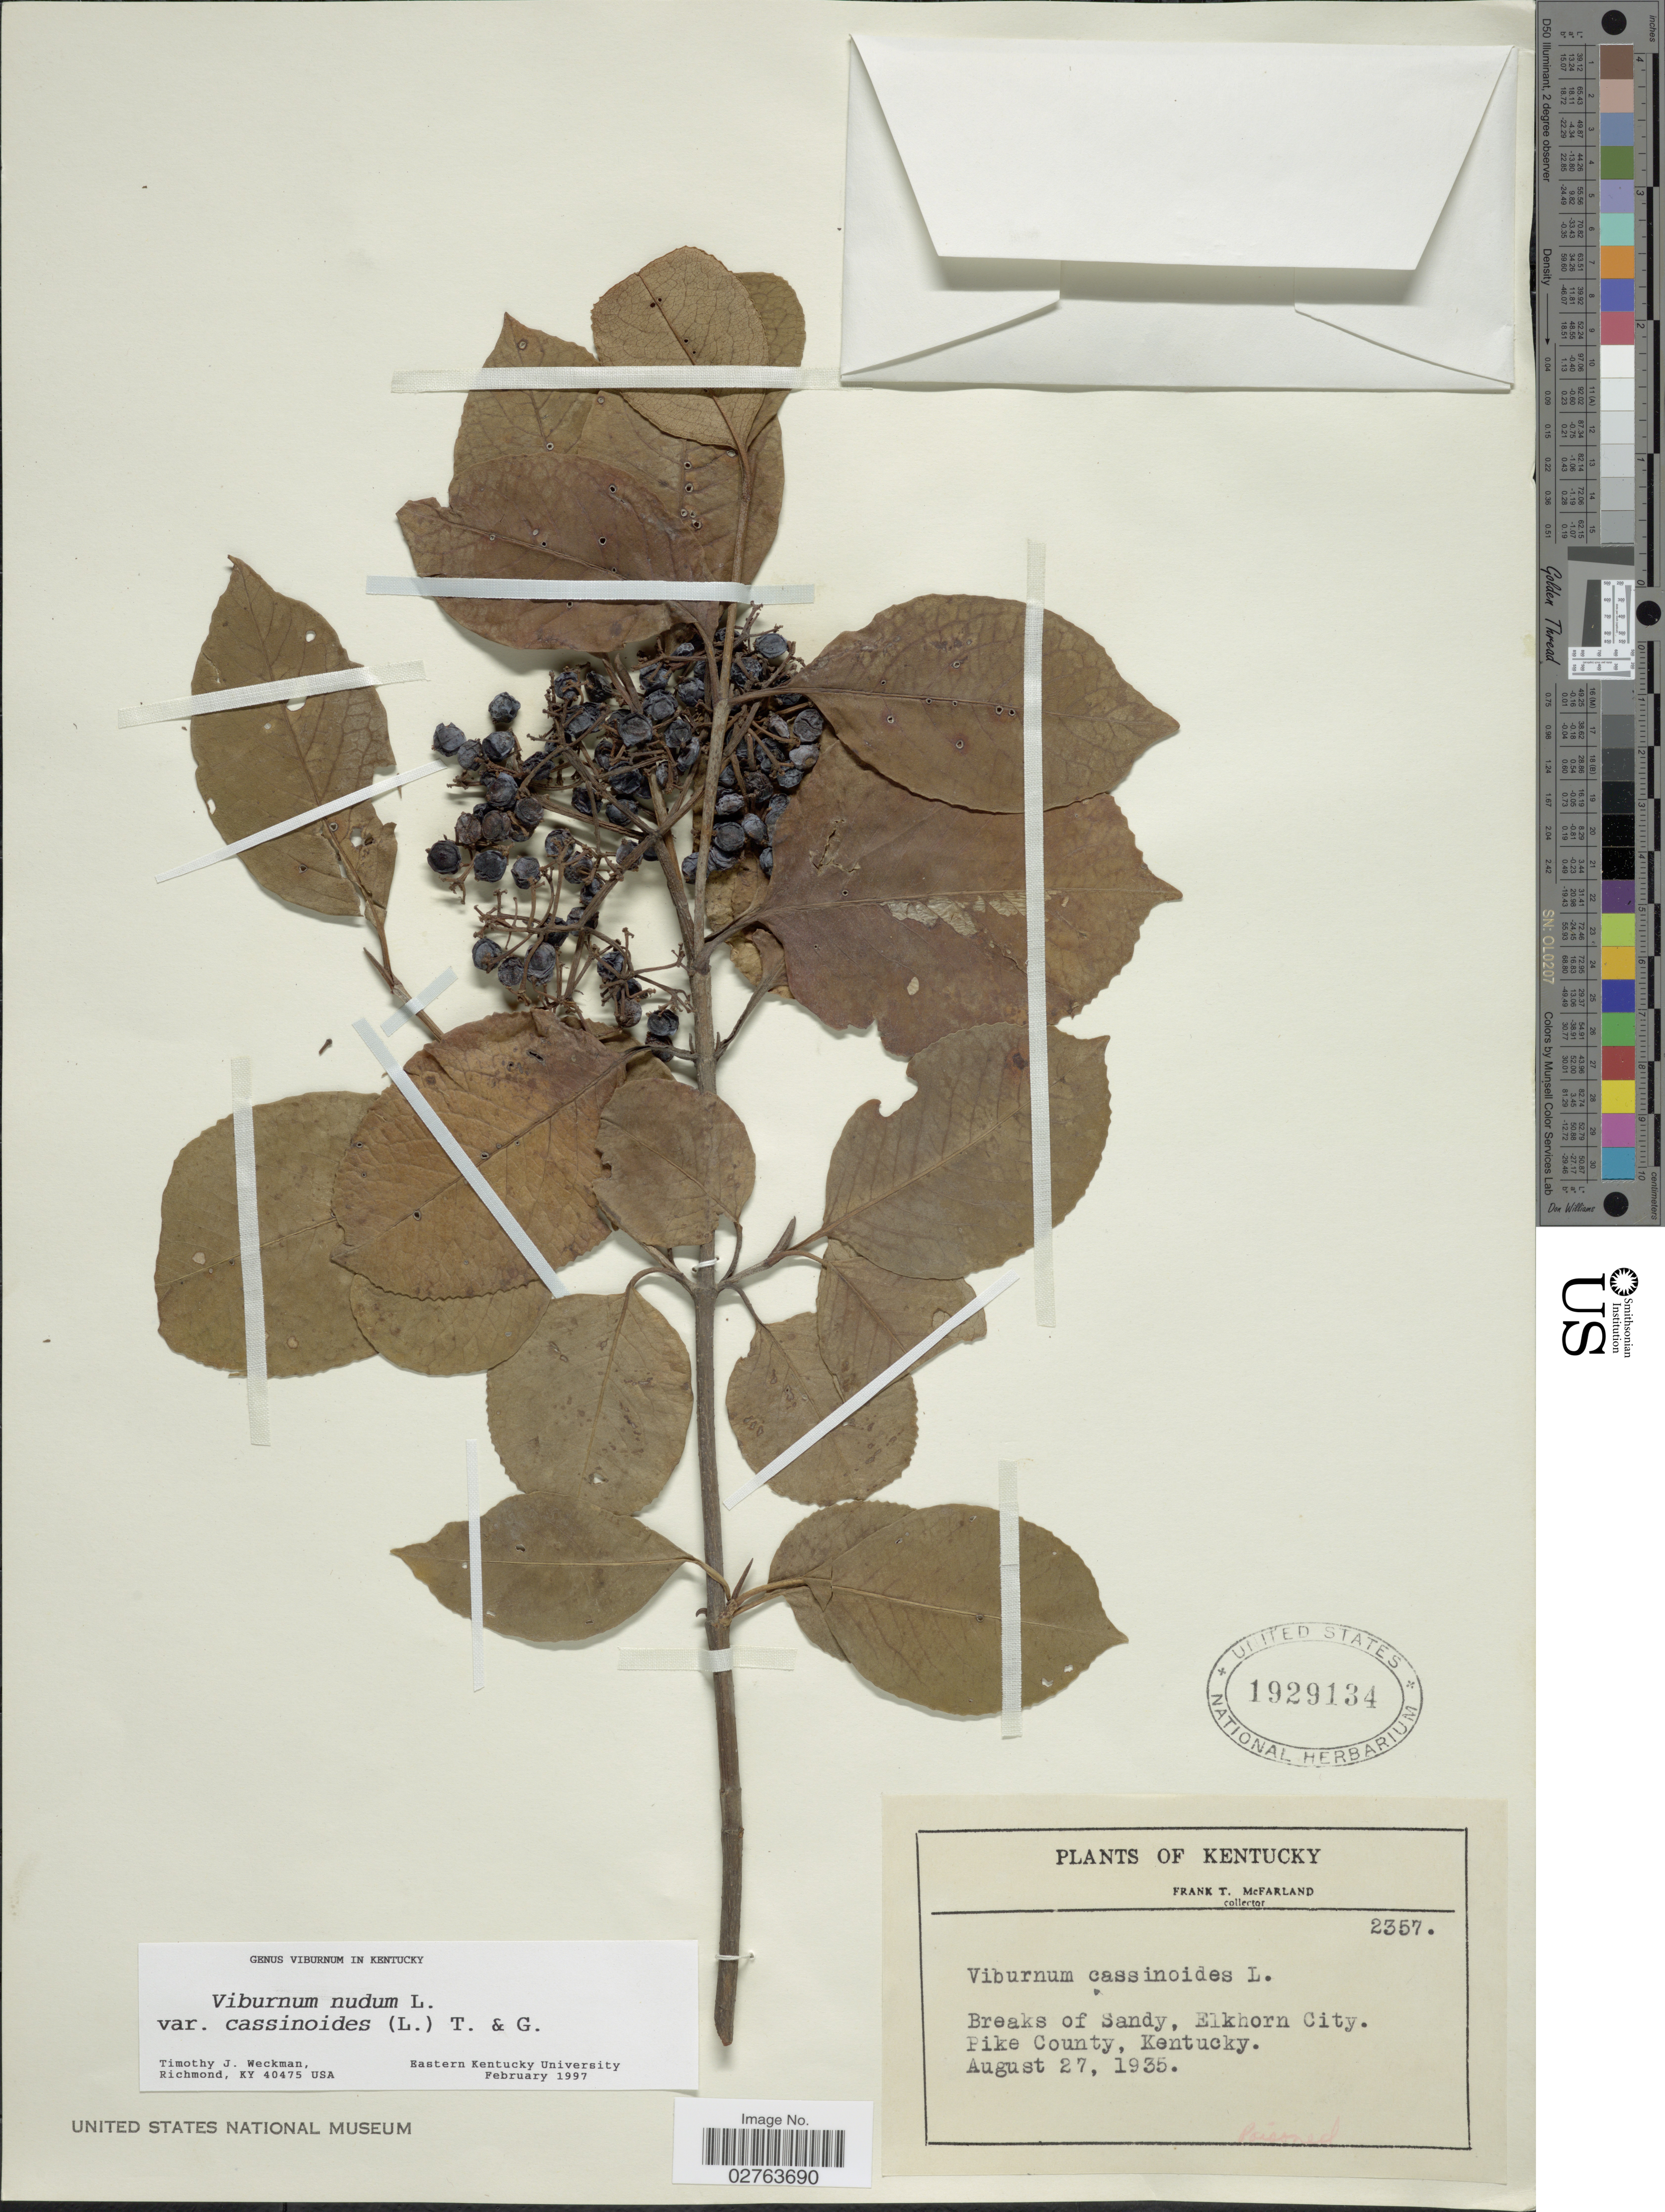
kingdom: Plantae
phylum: Tracheophyta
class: Magnoliopsida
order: Dipsacales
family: Viburnaceae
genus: Viburnum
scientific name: Viburnum nudum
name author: L.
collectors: F. McFarland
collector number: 2357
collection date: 1935-08-27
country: United States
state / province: Kentucky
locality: Breaks of Sandy, Elkhorn City. Pike County.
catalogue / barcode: US 1929134